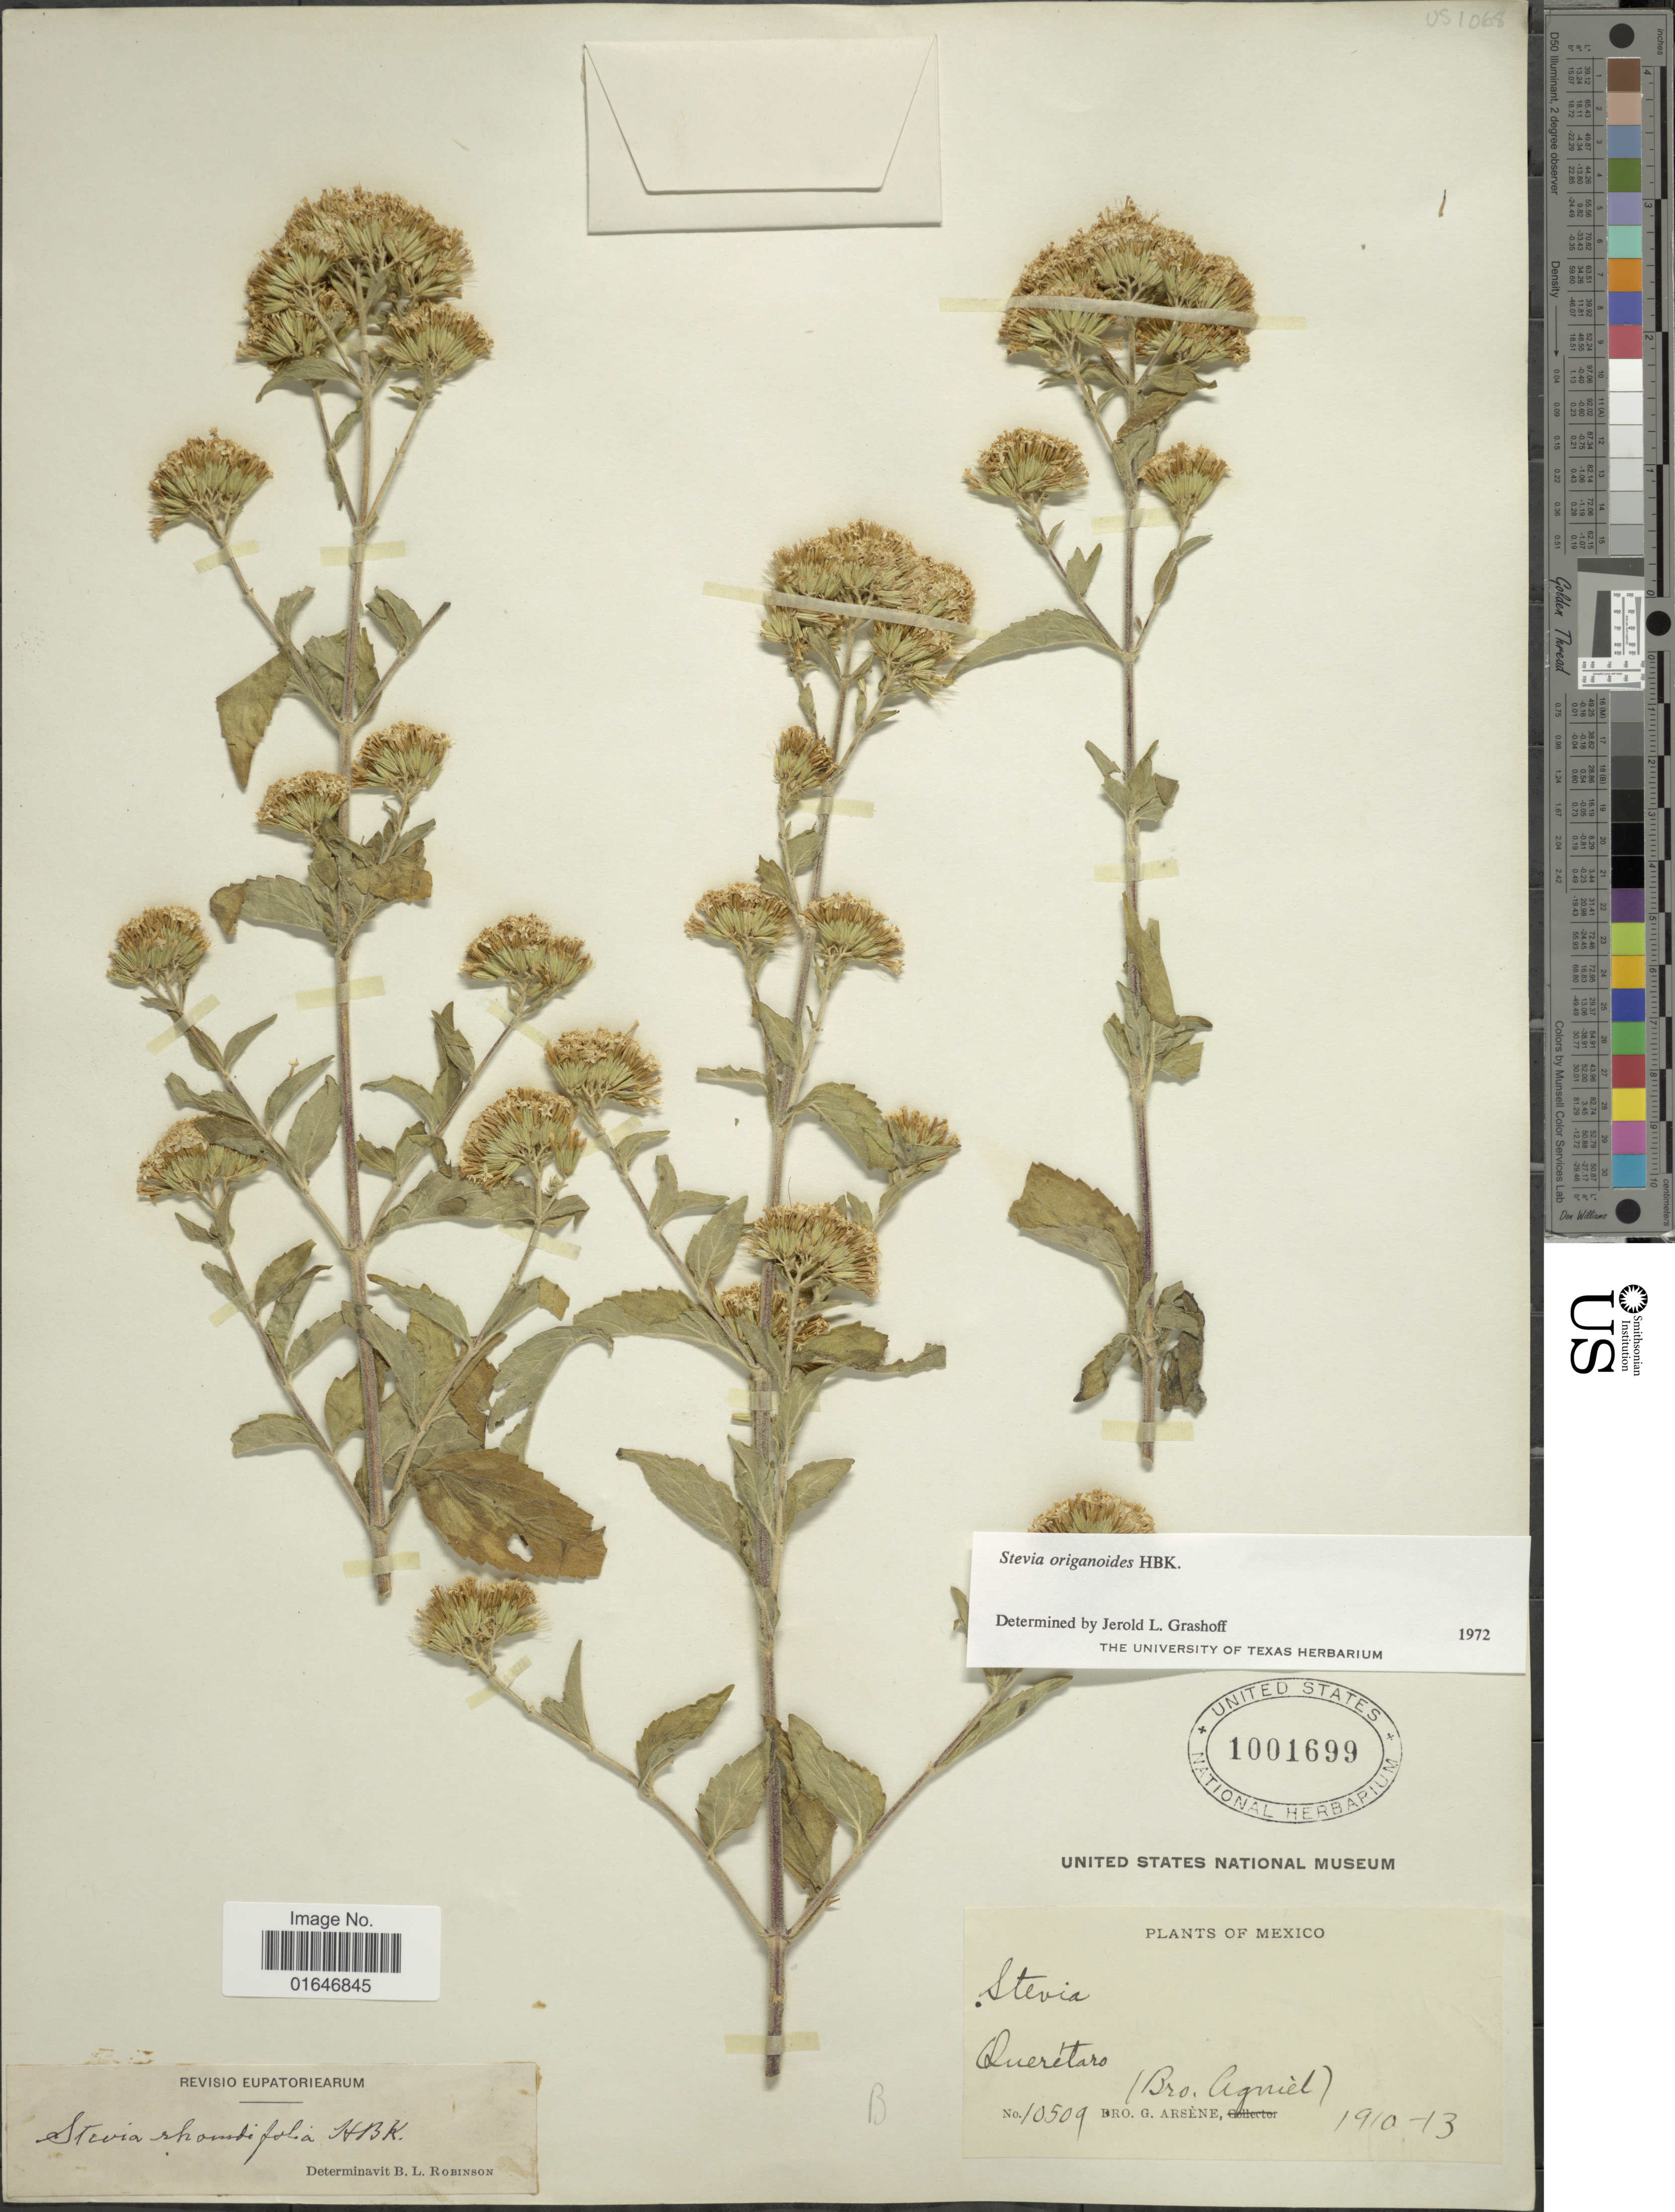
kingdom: Plantae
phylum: Tracheophyta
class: Magnoliopsida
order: Asterales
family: Asteraceae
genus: Stevia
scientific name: Stevia origanoides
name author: Kunth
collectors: Bro. G. Arsène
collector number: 10509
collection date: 1910/1913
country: Mexico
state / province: Querétaro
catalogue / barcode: US 1001699